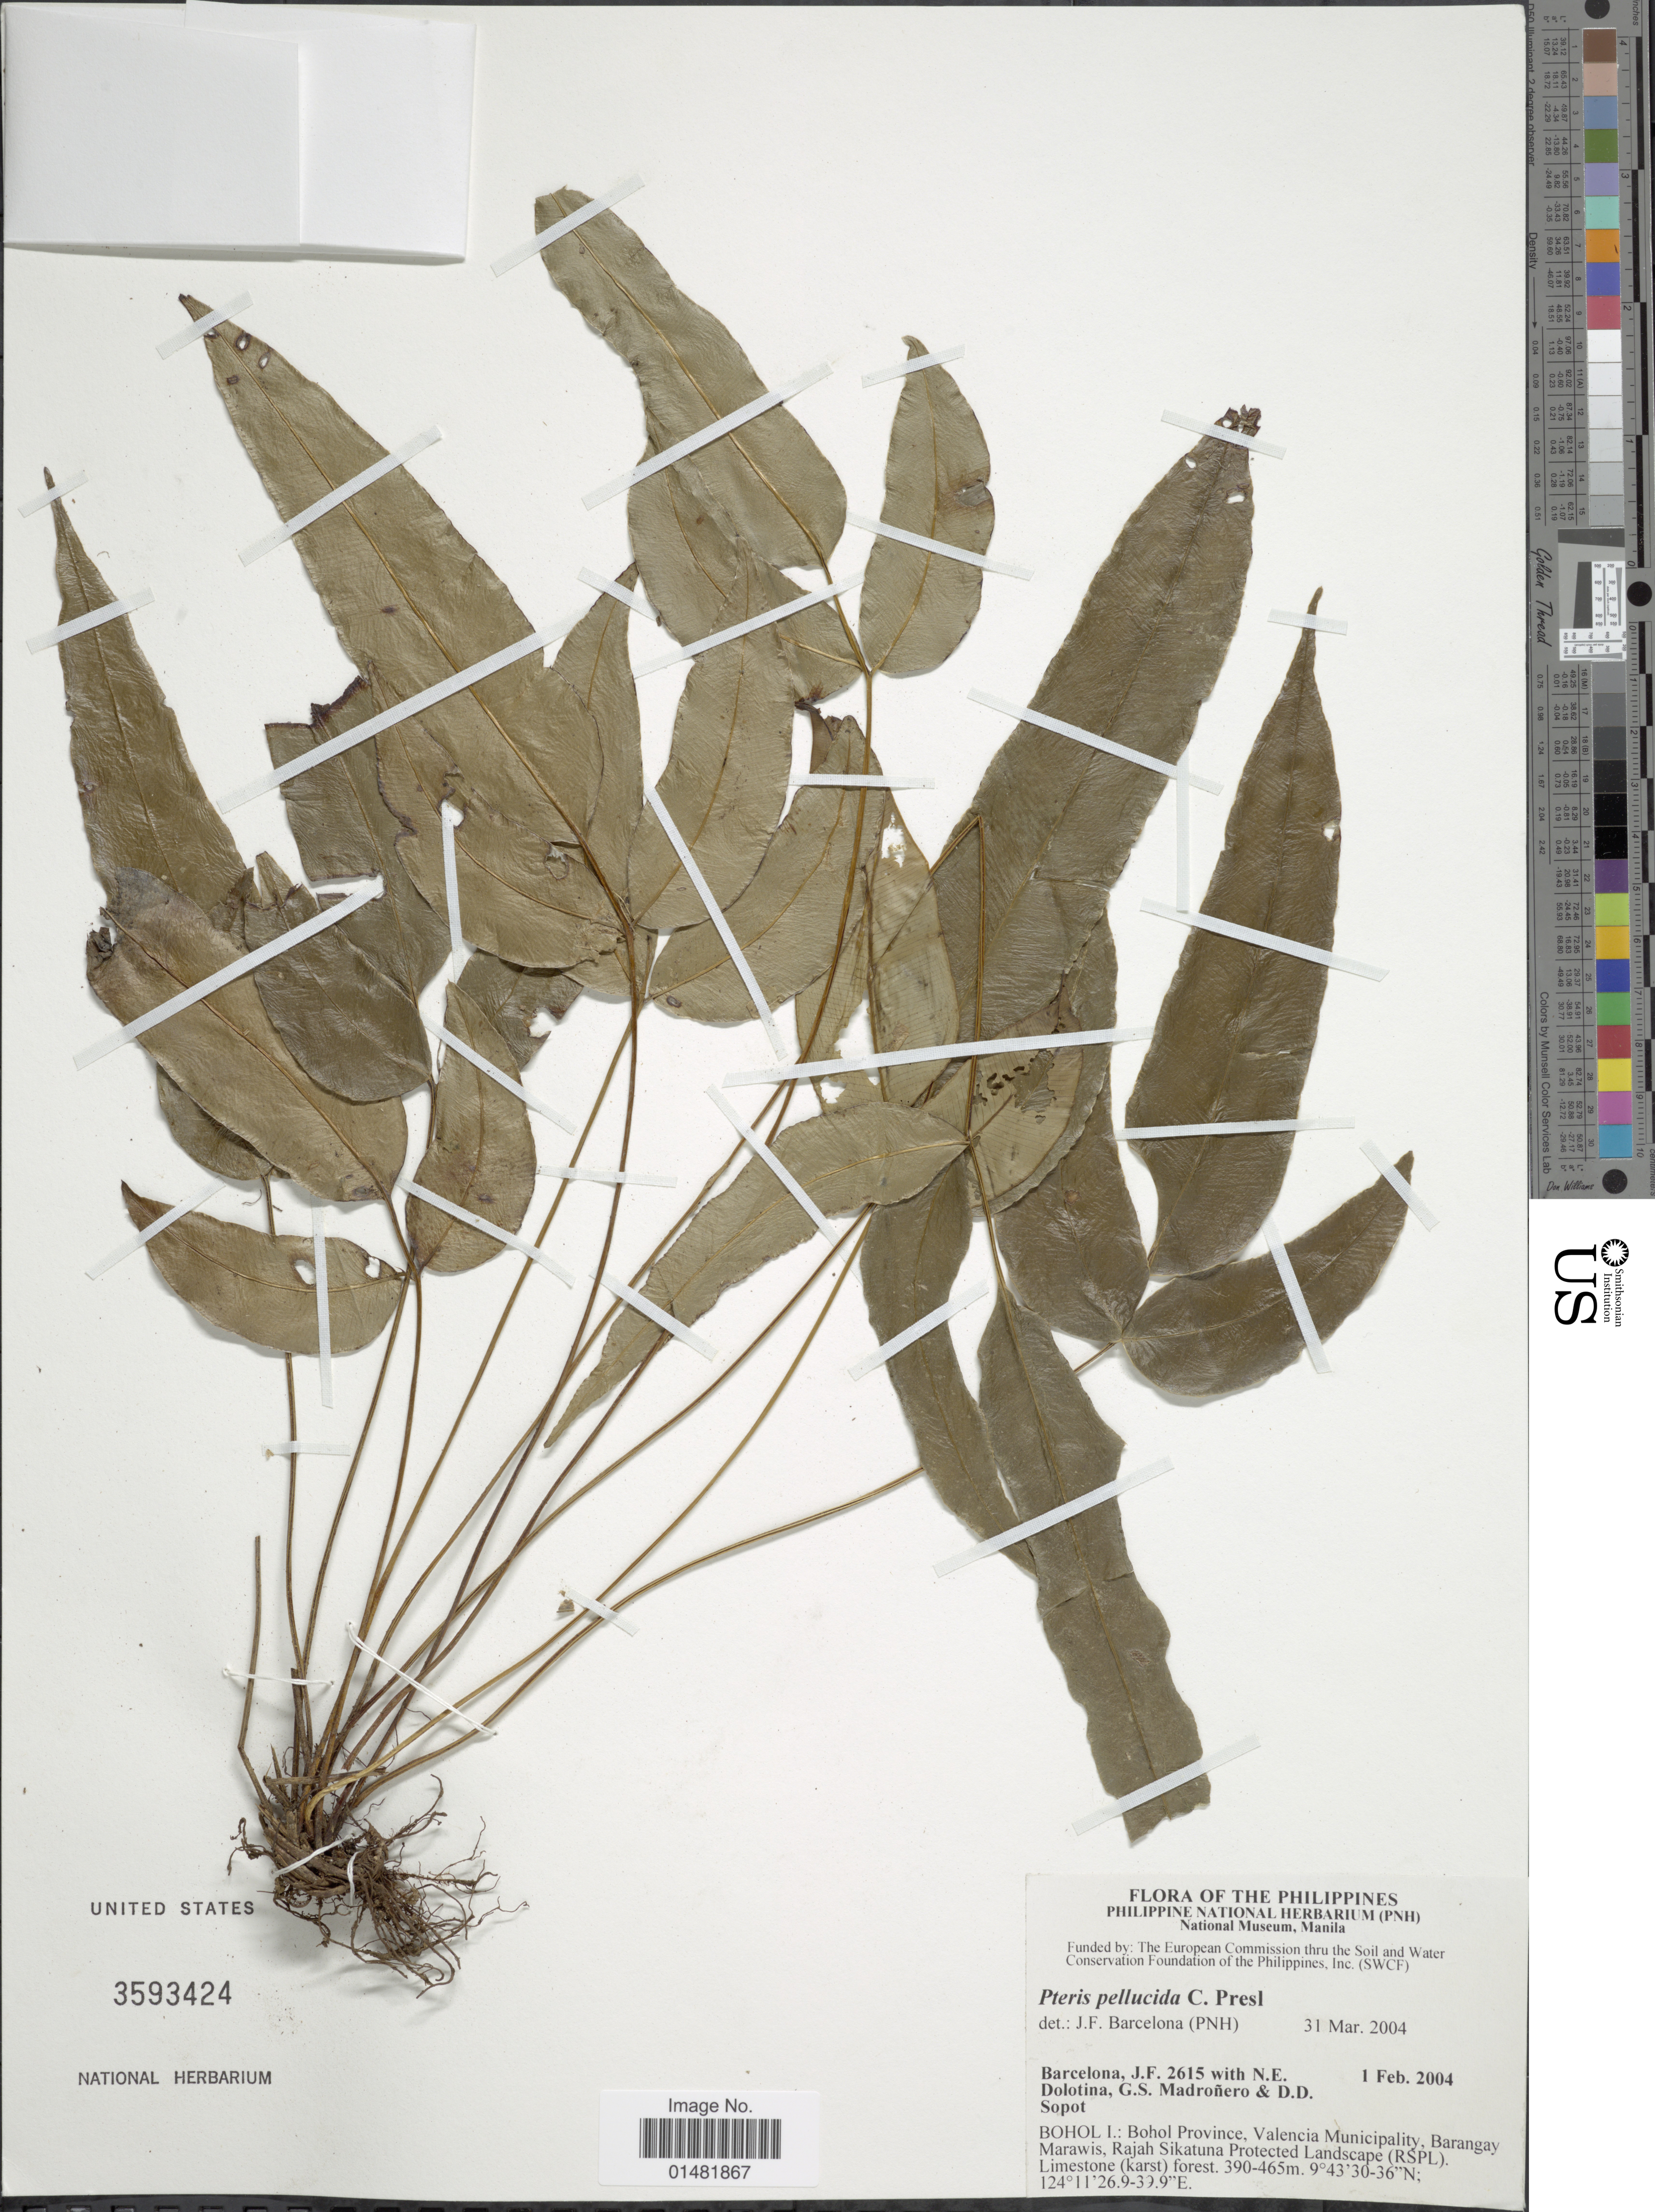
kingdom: Plantae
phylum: Tracheophyta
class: Polypodiopsida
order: Polypodiales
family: Pteridaceae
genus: Pteris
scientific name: Pteris pellucida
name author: C. Presl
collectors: J. F. Barcelona, N. Dolotina, G. Madroñero & D. Sopot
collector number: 2615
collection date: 2004-02-01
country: Philippines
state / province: Central Visayas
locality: Bohol I.: Bohol Province, Valencia Municipality, Barangay Marawis, Rajah Sikatuna Protected Landscape (RSPL)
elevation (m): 390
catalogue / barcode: US 3593424